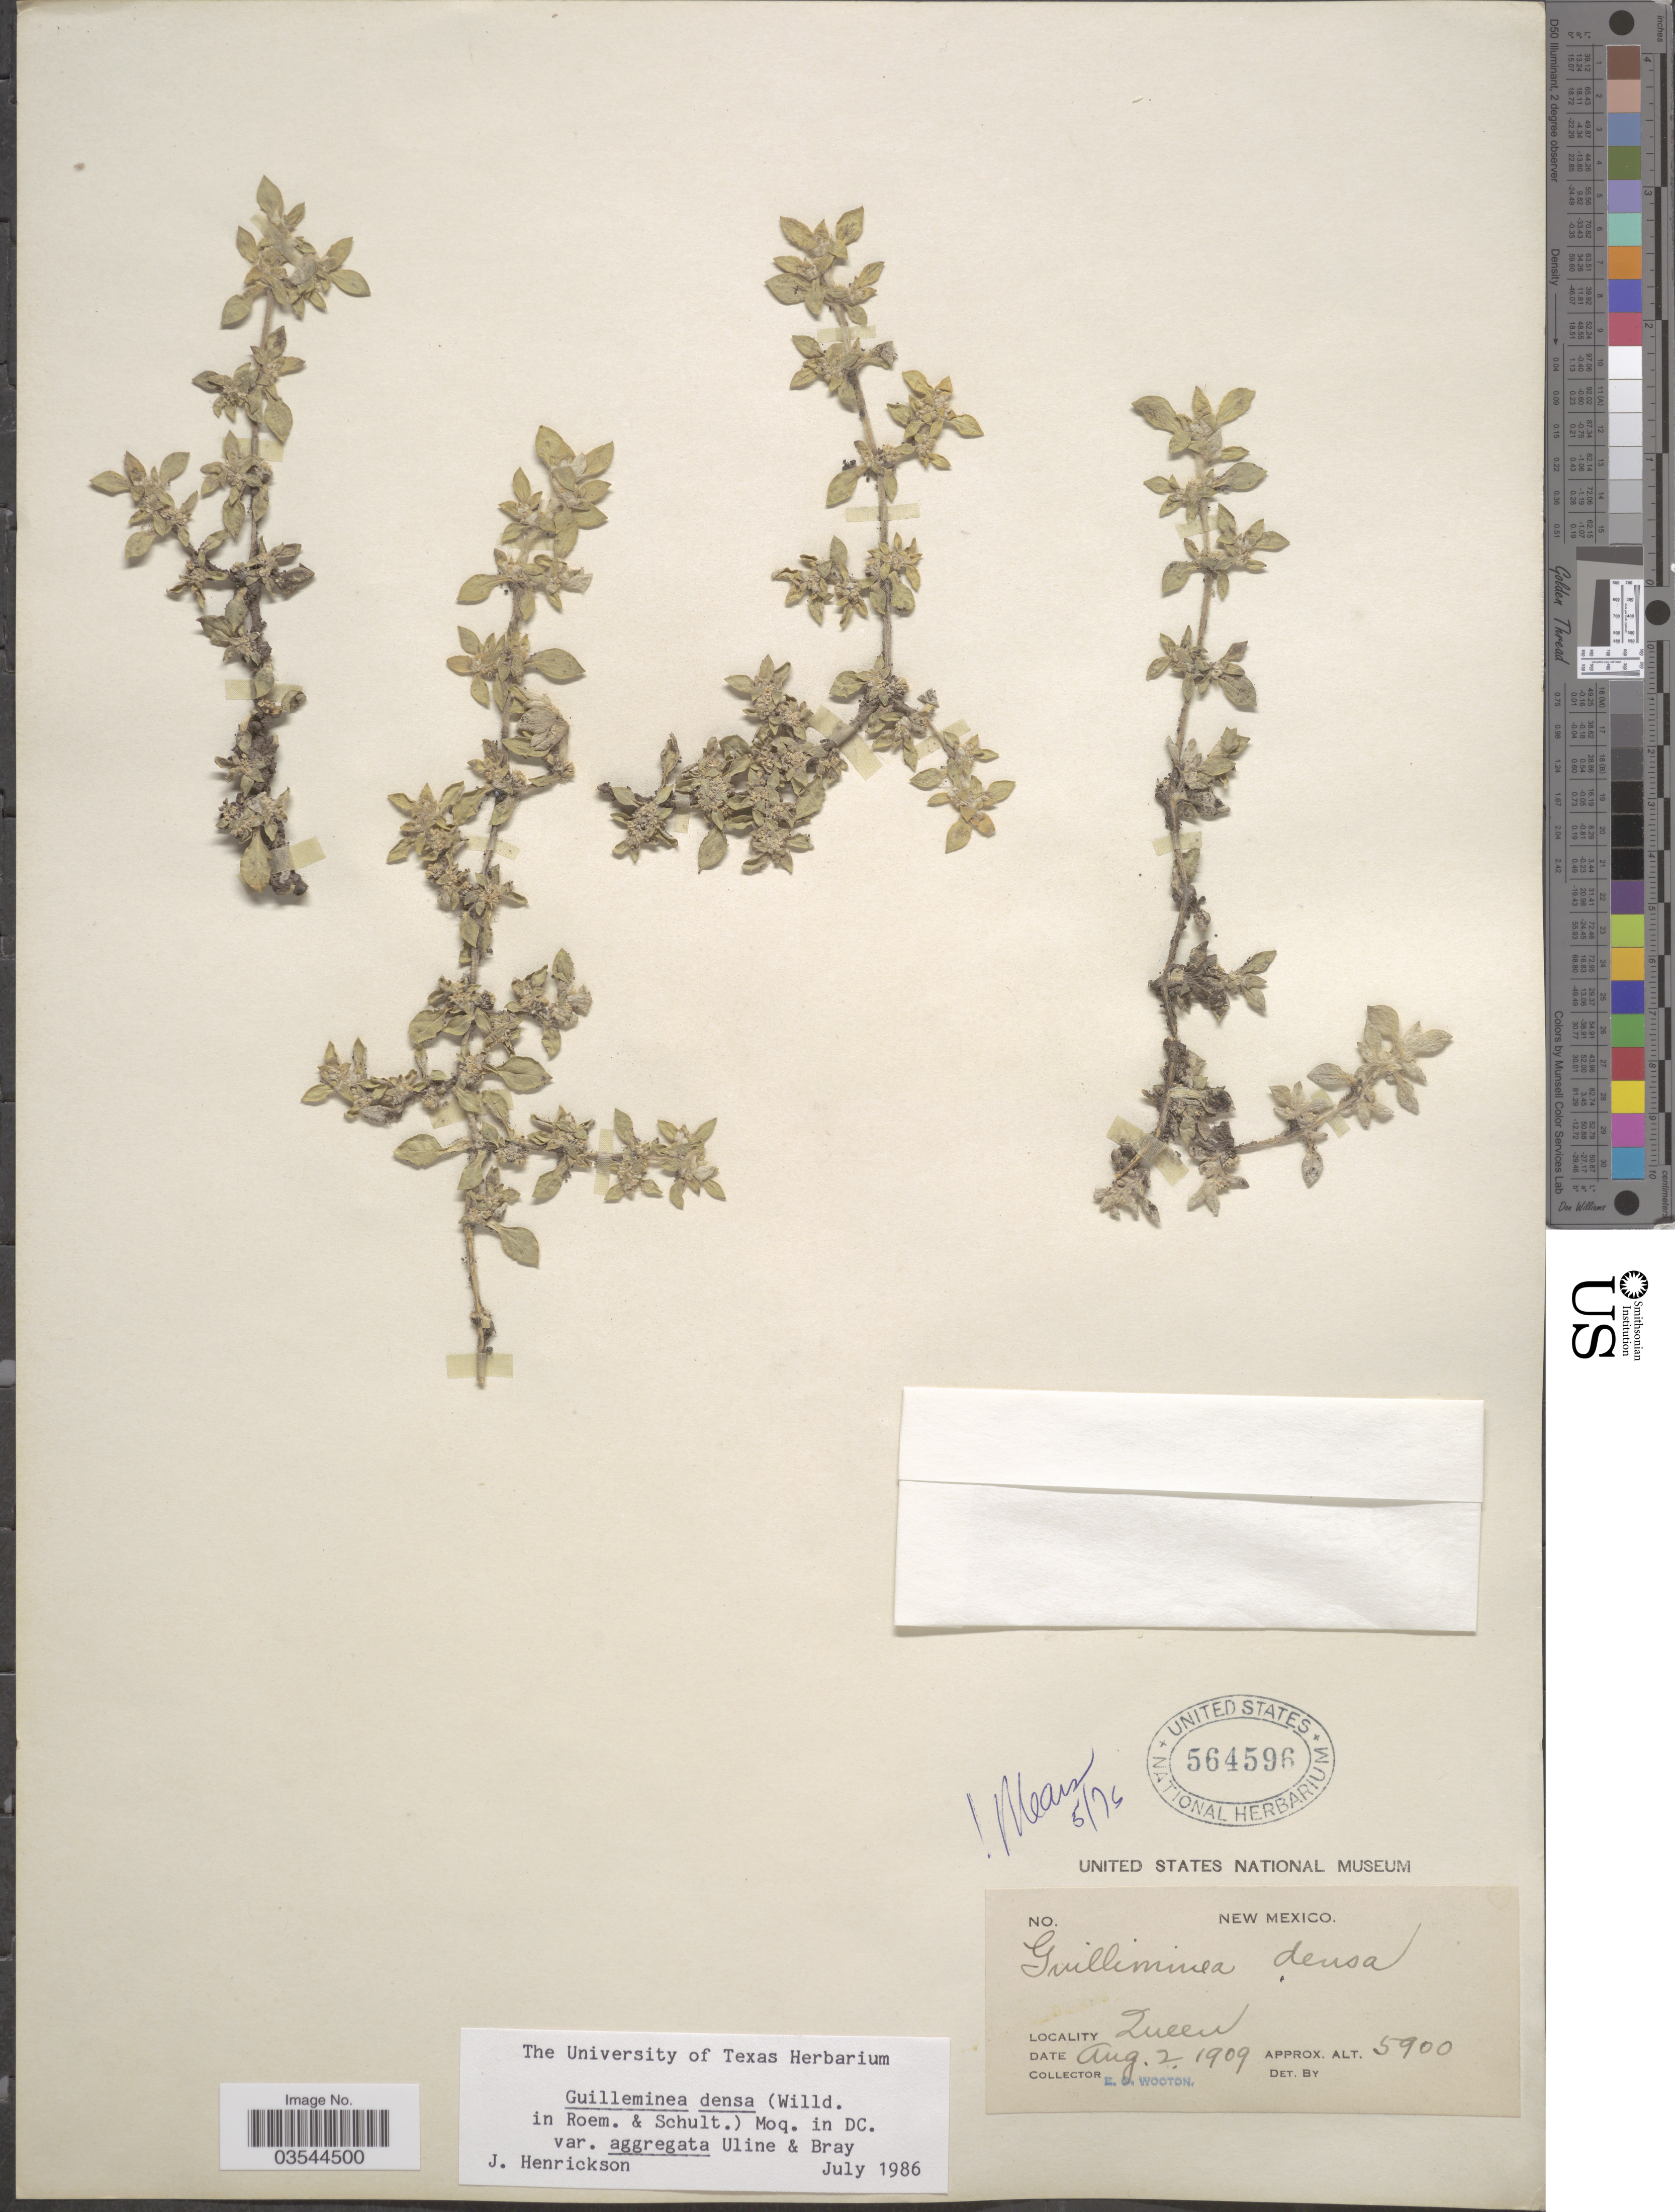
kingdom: Plantae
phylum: Tracheophyta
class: Magnoliopsida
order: Caryophyllales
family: Amaranthaceae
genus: Guilleminea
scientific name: Guilleminea densa var. aggregata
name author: Uline & W.L. Bray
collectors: E. O. Wooton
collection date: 1909-08-02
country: United States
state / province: New Mexico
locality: Queen.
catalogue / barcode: US 564596